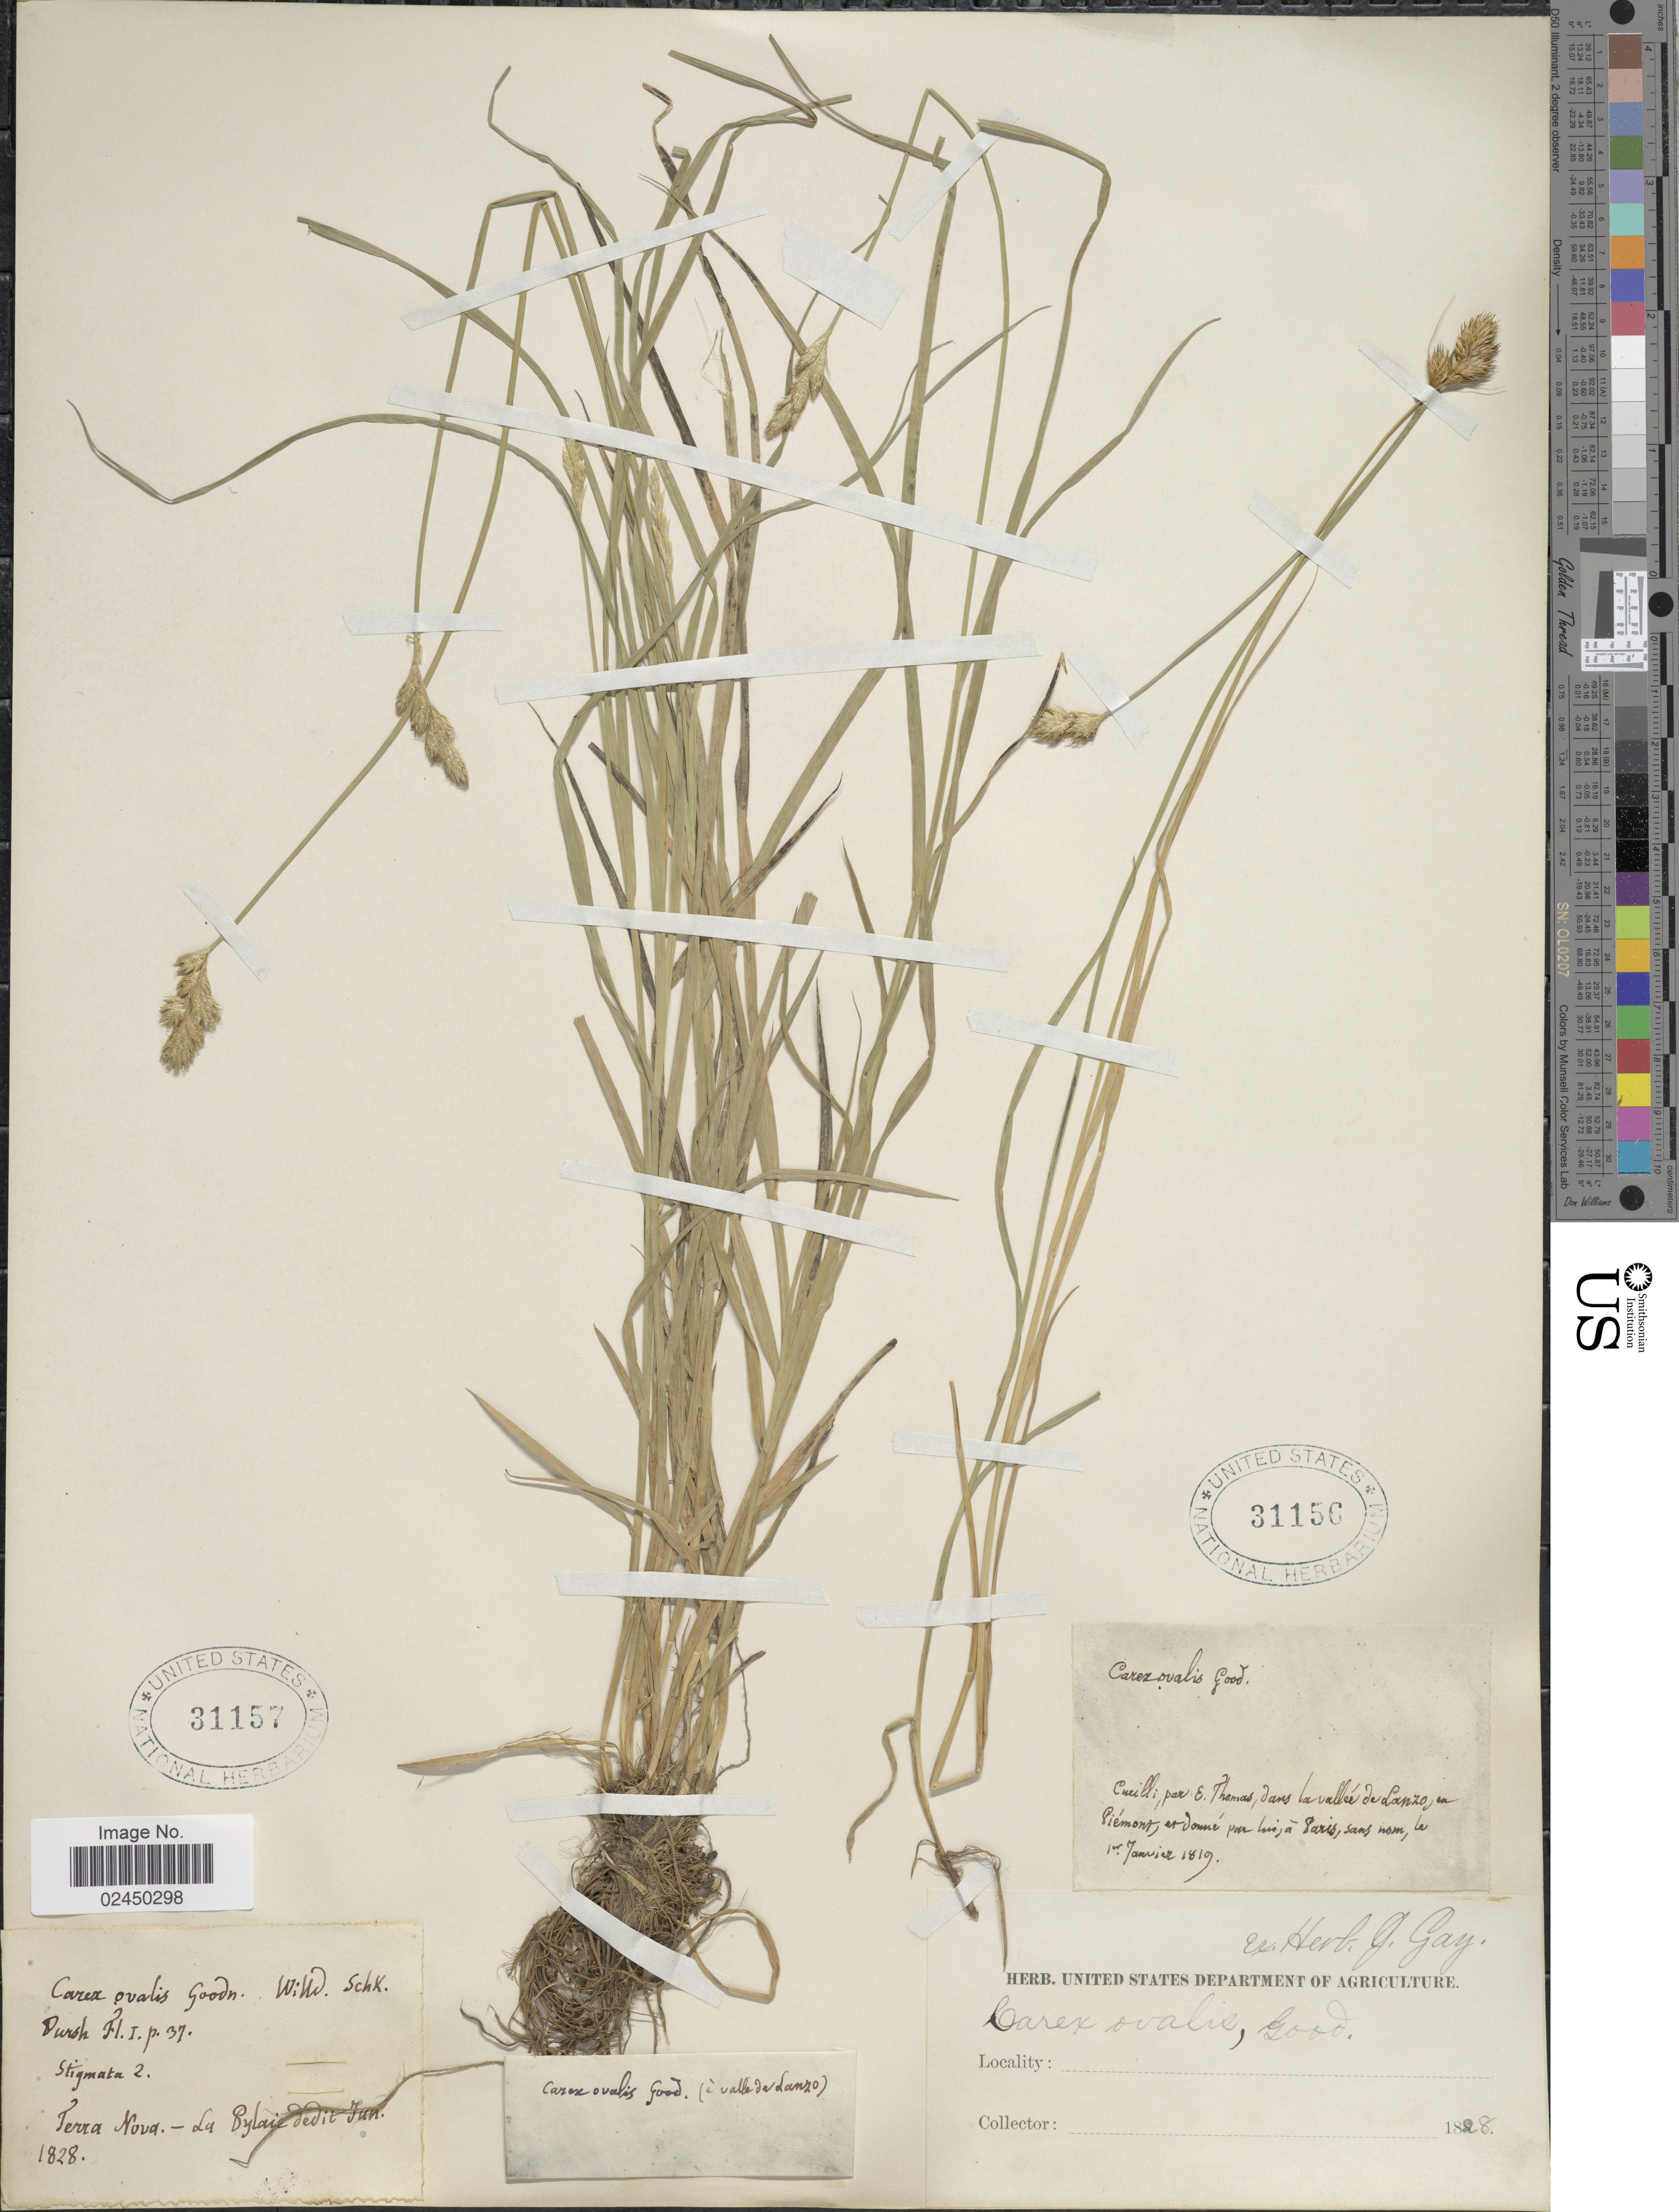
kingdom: Plantae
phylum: Tracheophyta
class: Liliopsida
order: Poales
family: Cyperaceae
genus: Carex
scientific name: Carex leporina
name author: L.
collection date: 1828-06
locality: Terra Nova, La Pylais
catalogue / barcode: US 31157